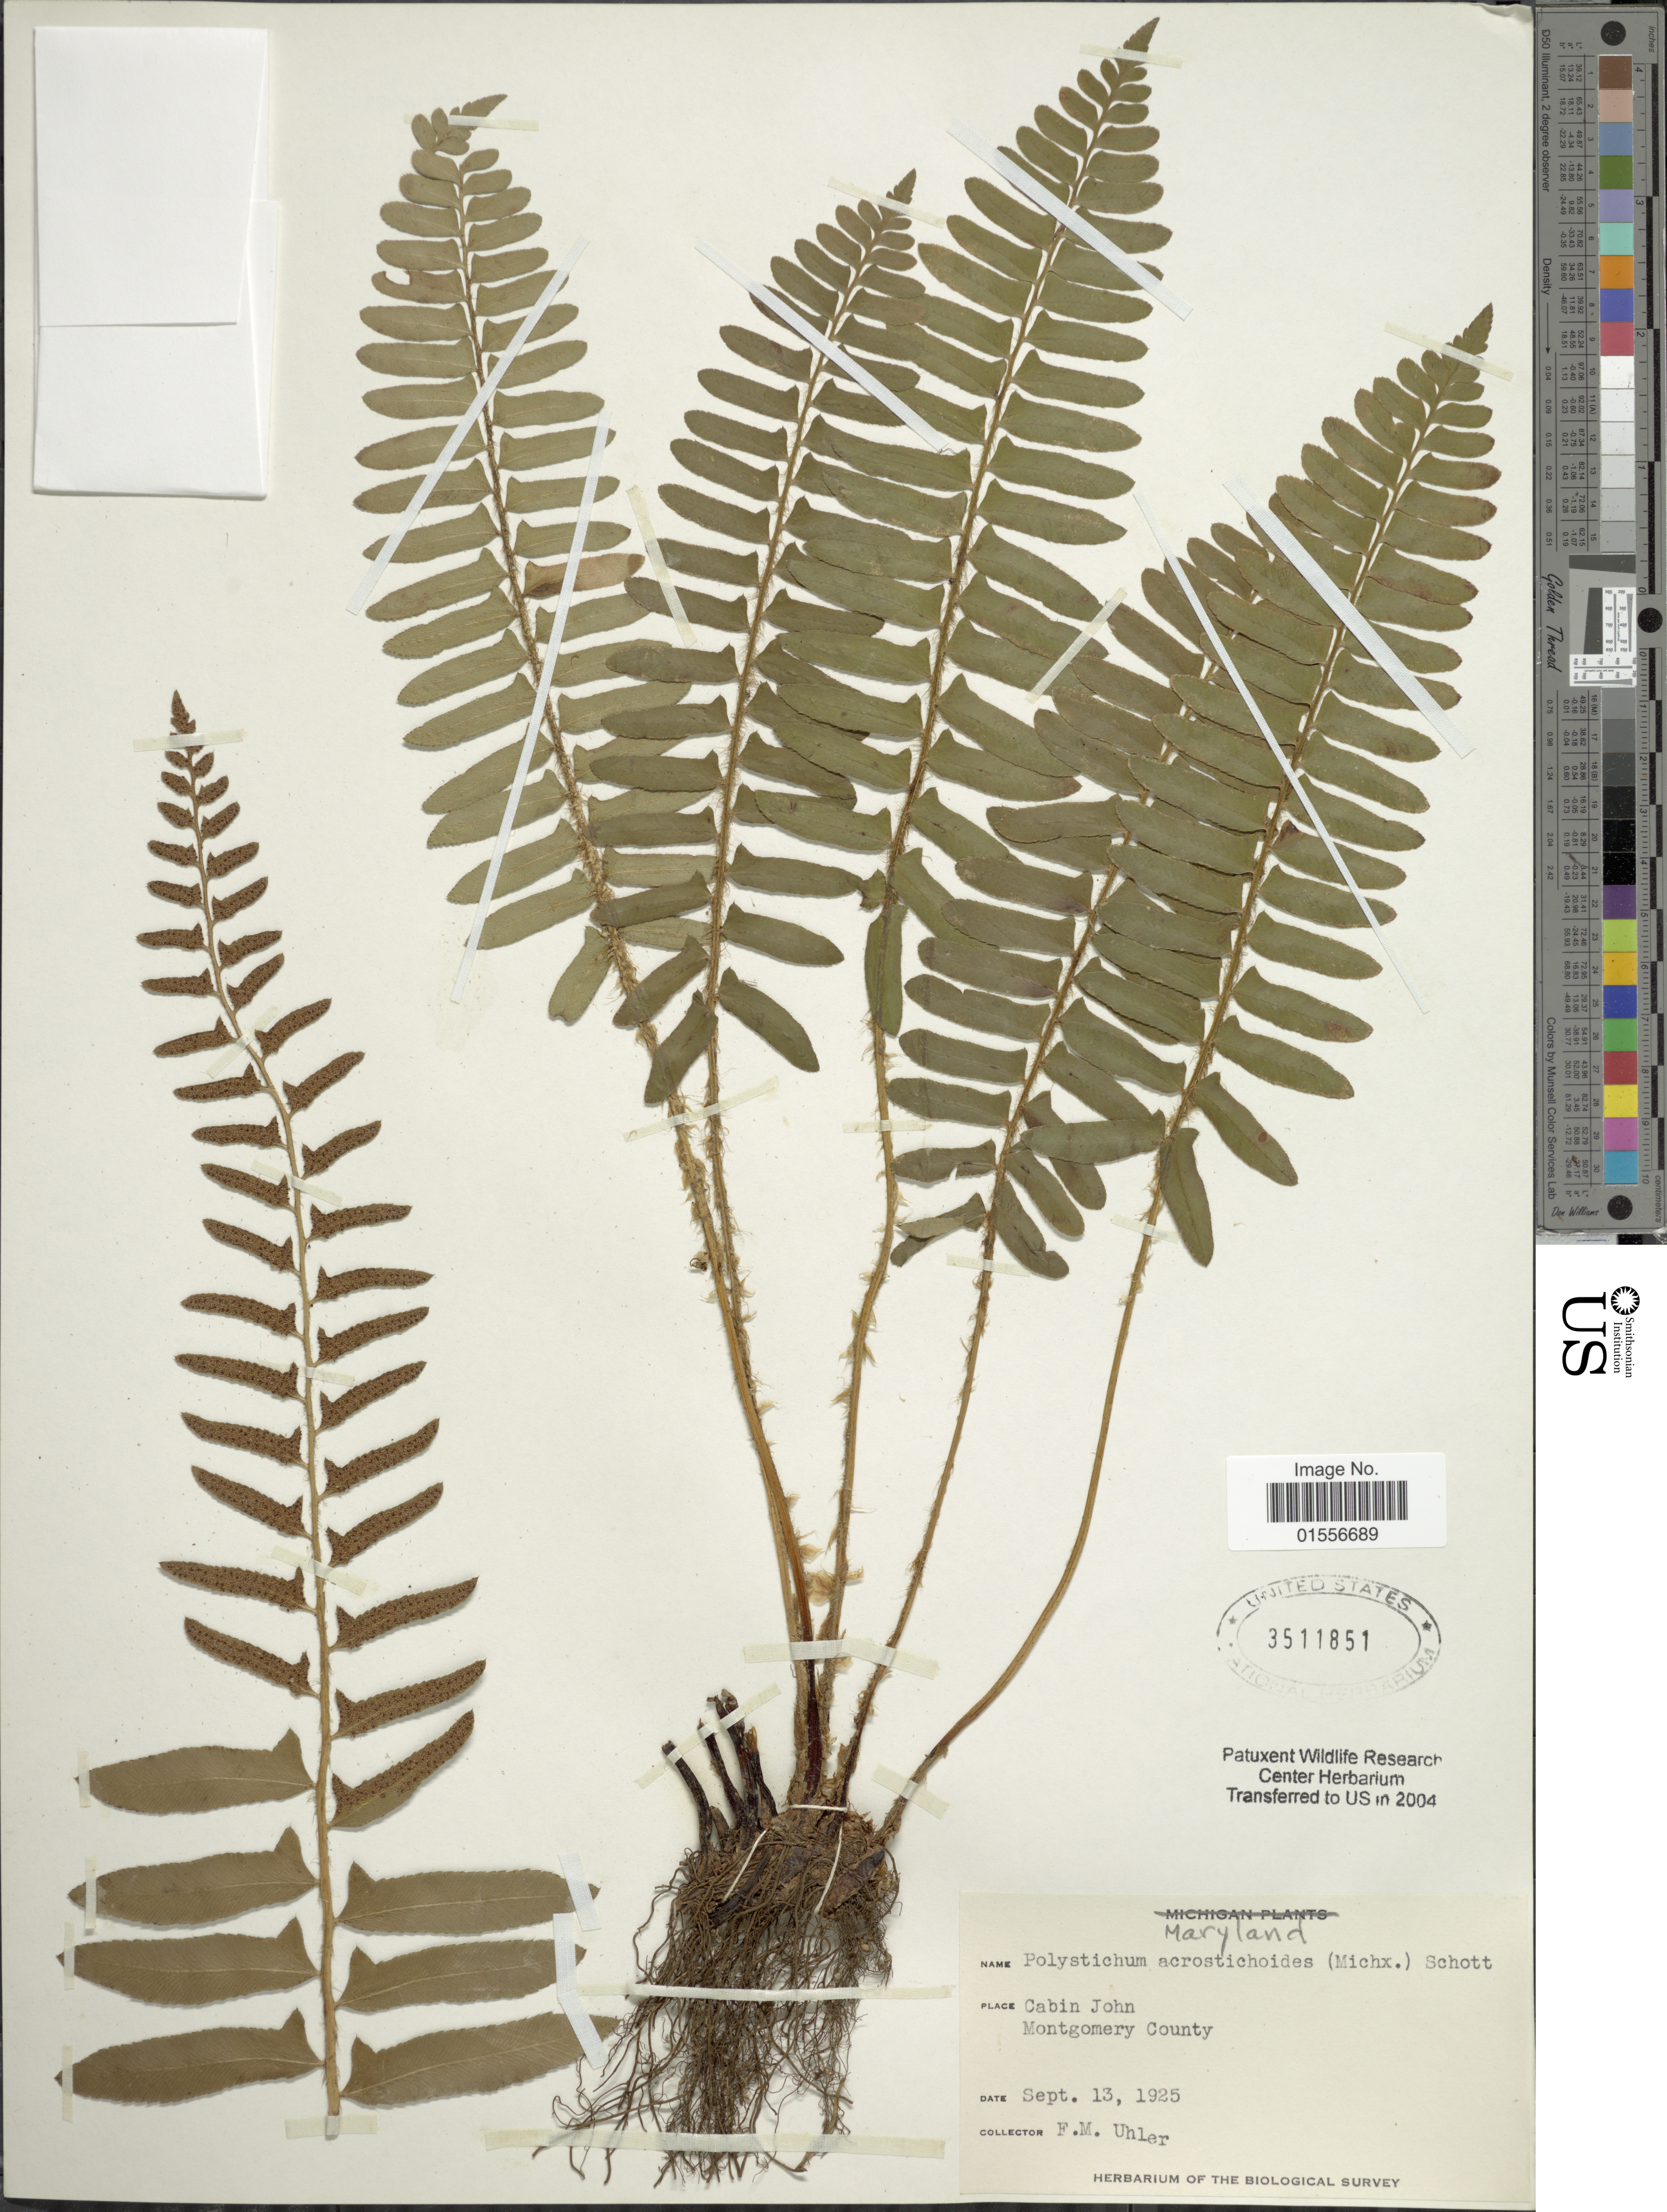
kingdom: Plantae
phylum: Tracheophyta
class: Polypodiopsida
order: Polypodiales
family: Dryopteridaceae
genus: Polystichum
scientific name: Polystichum acrostichoides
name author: (Michx.) Schott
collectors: F. M. Uhler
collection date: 1925-09-13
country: United States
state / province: Maryland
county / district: Montgomery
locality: Cabin John, Montgomery County.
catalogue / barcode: US 3511851